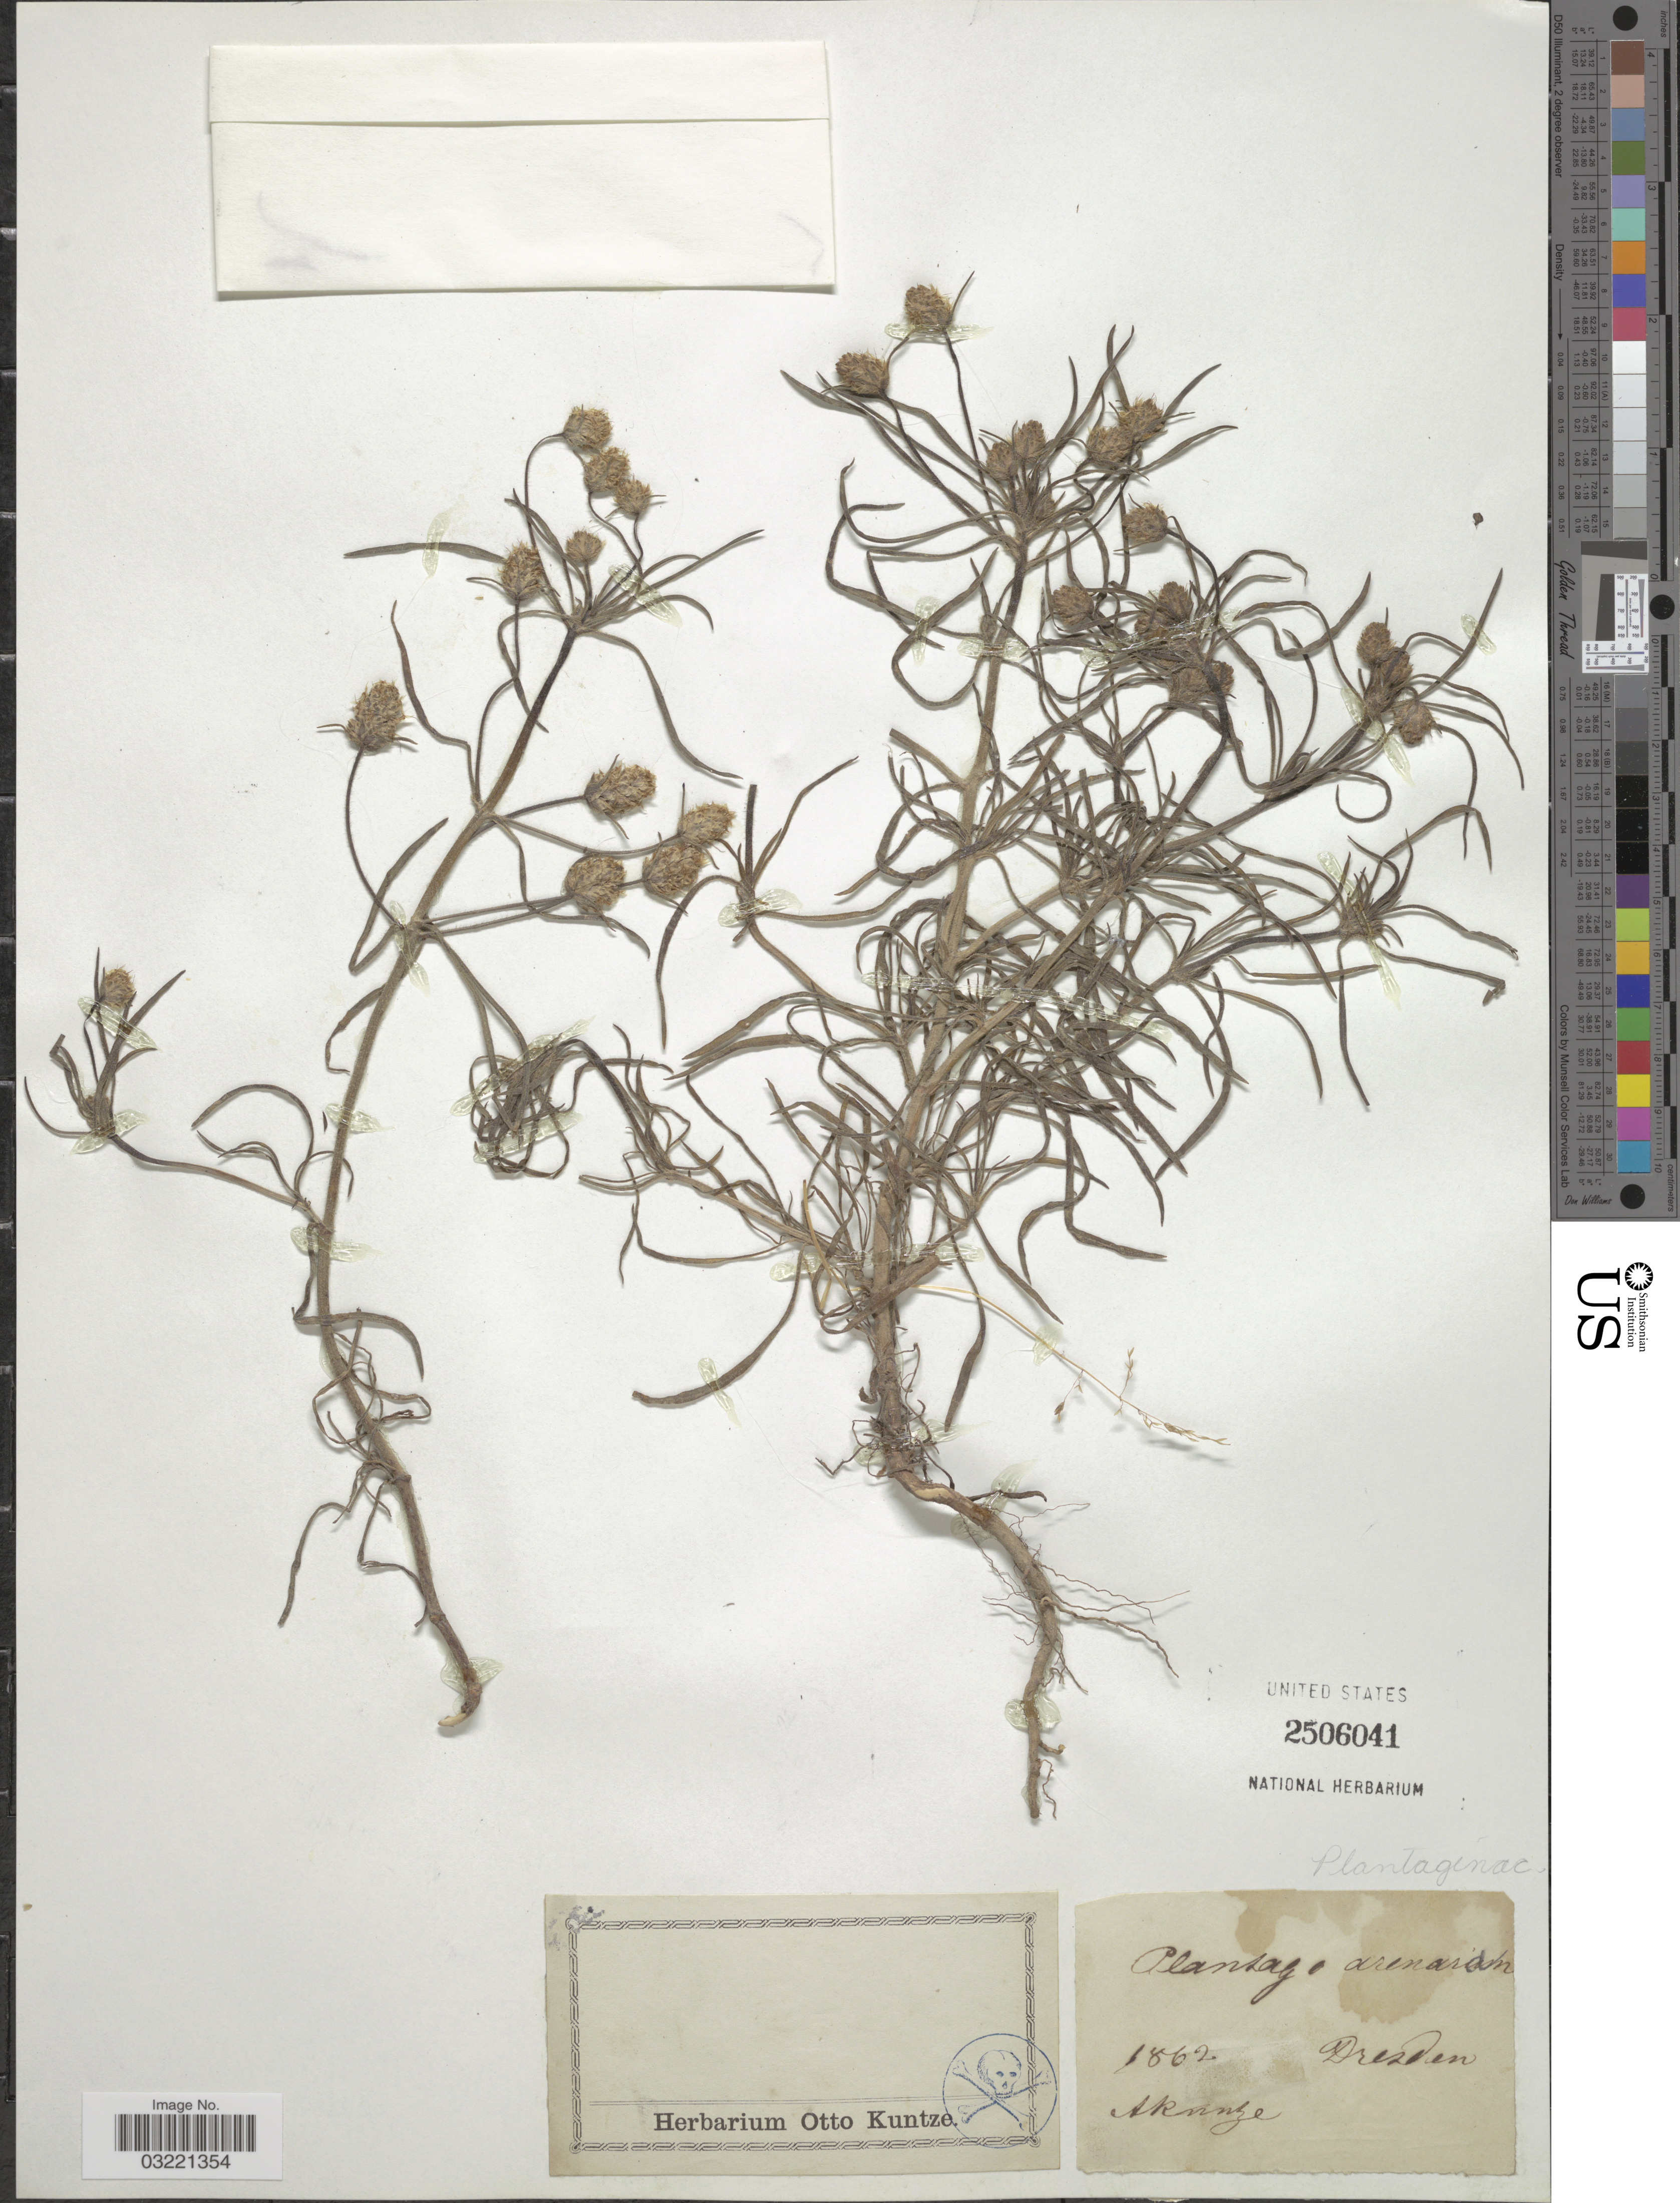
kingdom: Plantae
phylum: Tracheophyta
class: Magnoliopsida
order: Lamiales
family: Plantaginaceae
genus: Plantago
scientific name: Plantago arenaria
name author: Waldst. & Kit.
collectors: A. Kuntze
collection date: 1862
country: Germany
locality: Dresden.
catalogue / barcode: US 2506041